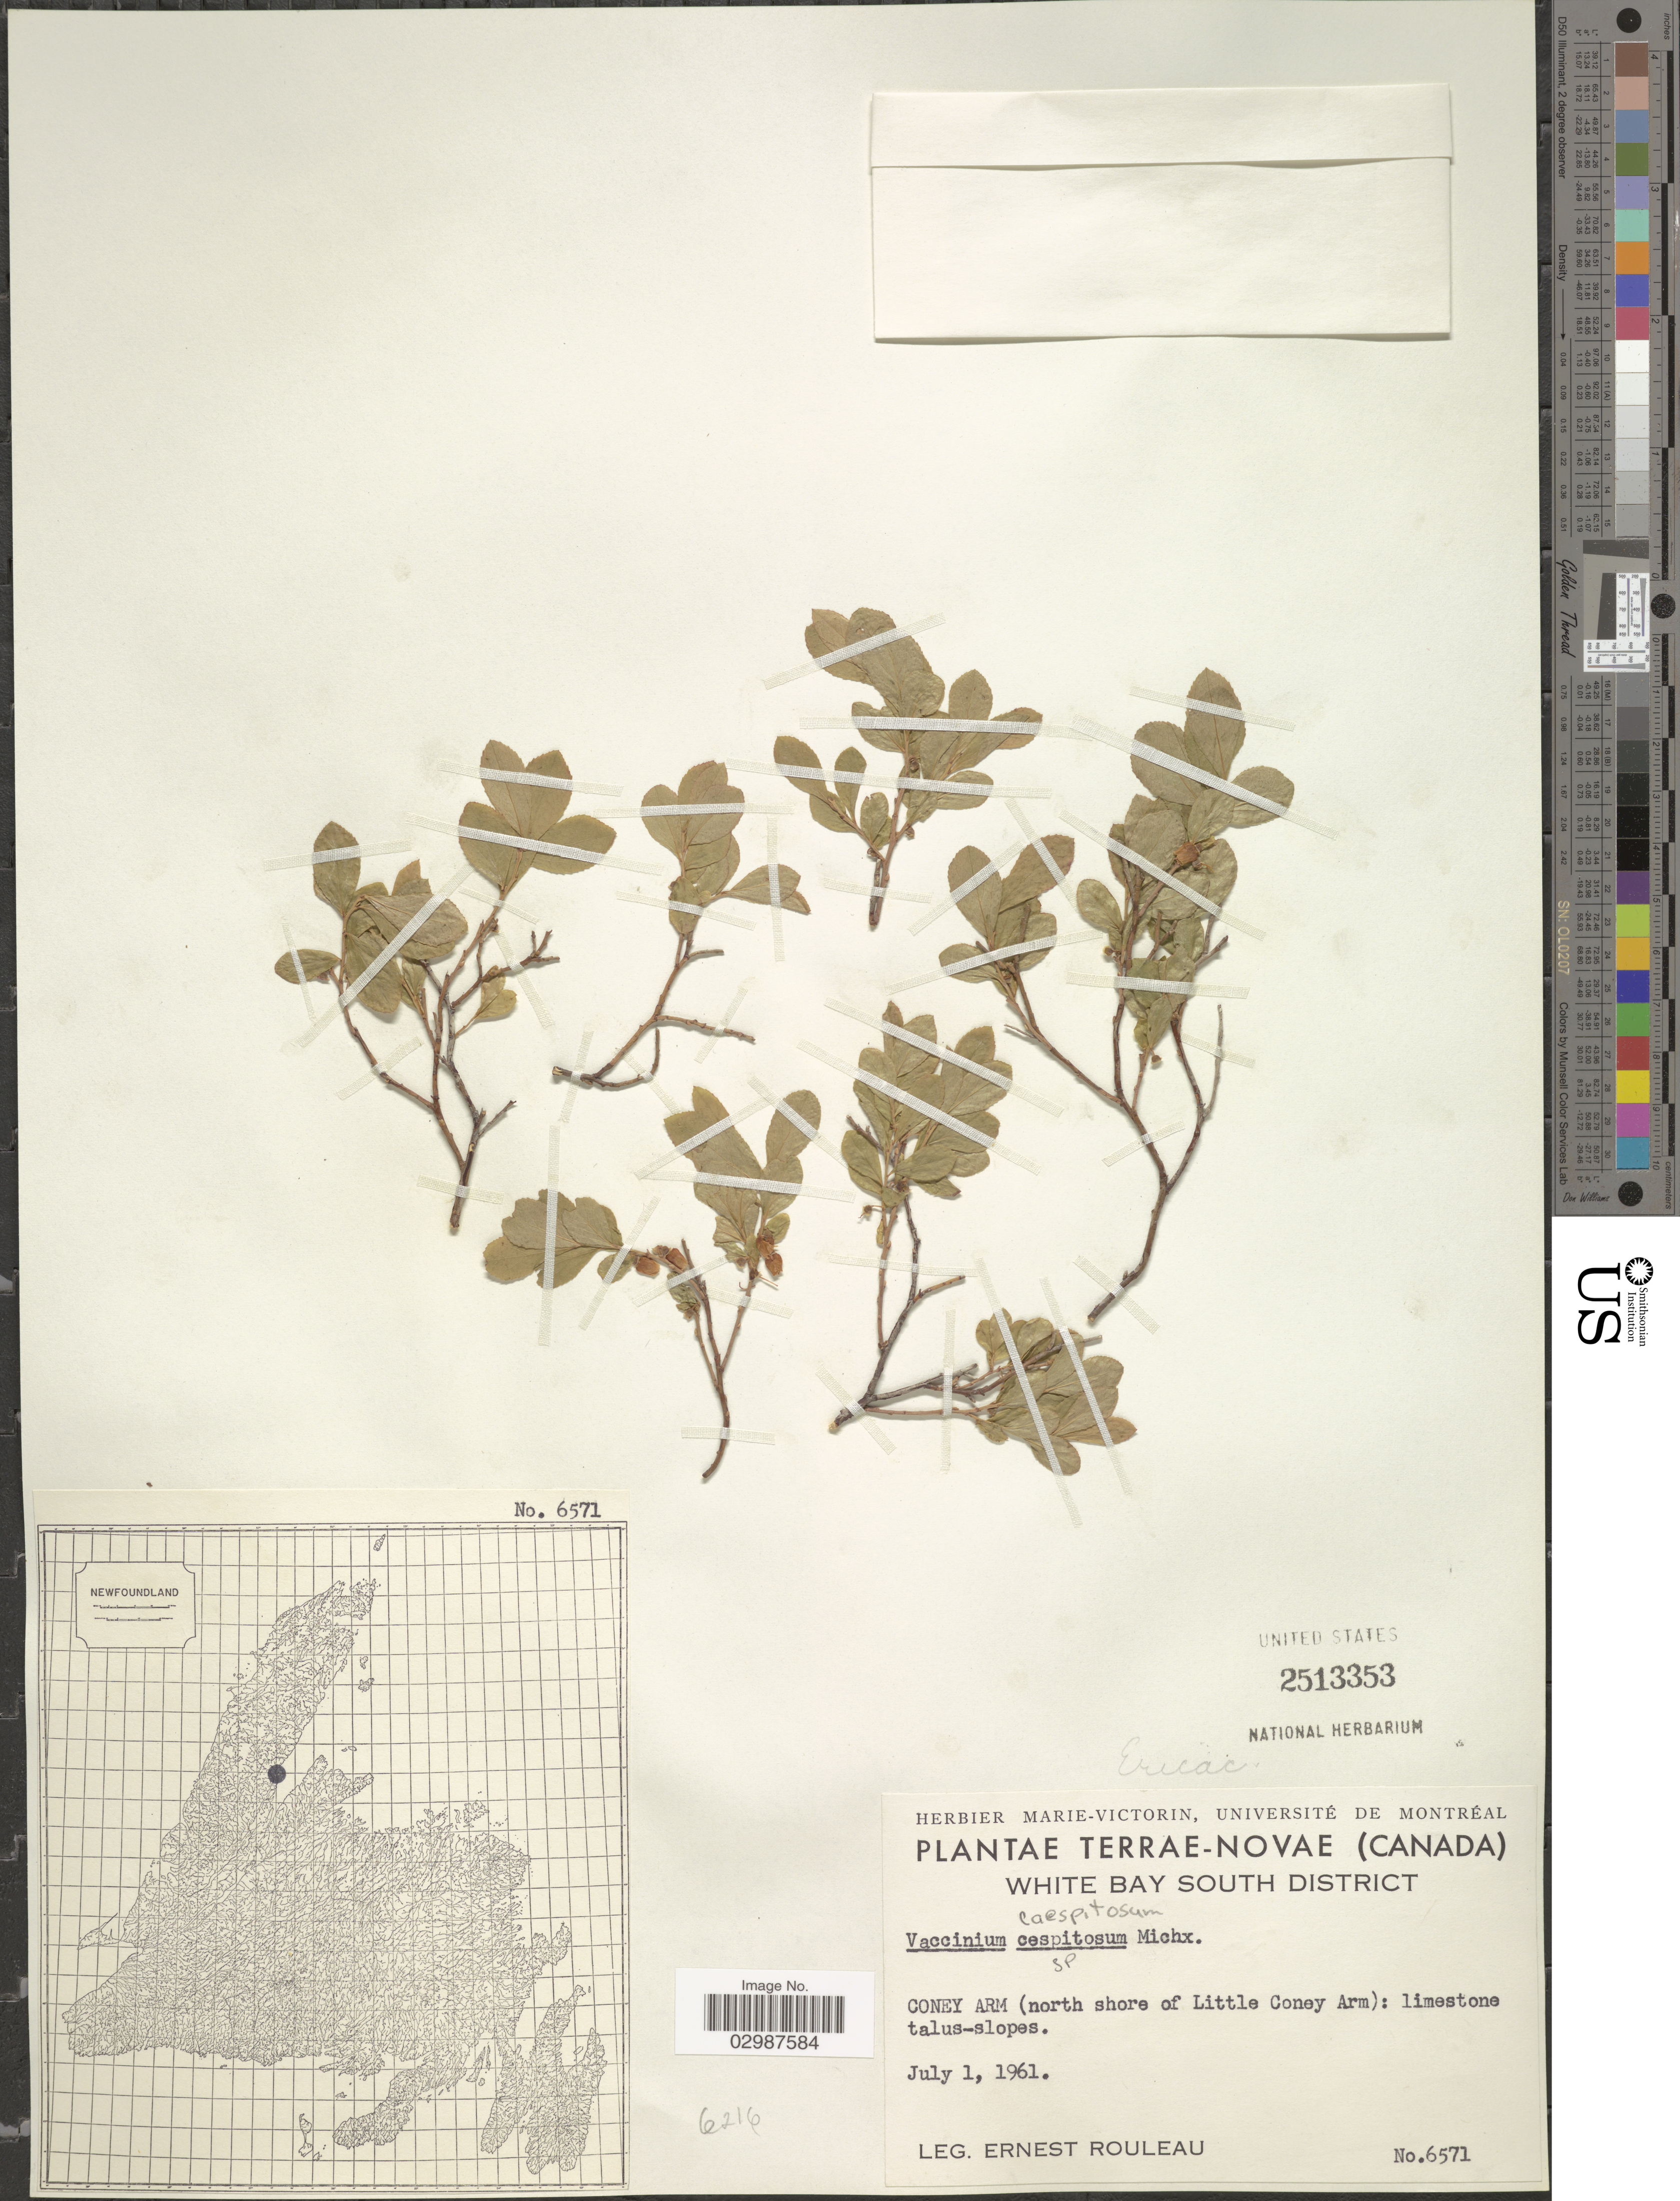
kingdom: Plantae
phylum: Tracheophyta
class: Magnoliopsida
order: Ericales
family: Ericaceae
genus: Vaccinium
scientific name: Vaccinium caespitosum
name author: Michx.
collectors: E. Rouleau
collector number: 6571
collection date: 1961-07-01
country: Canada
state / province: Newfoundland and Labrador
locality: Terrae-Novae. White Bay South District. Coney Arm (north shore of Little Coney Arm).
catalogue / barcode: US 2513353